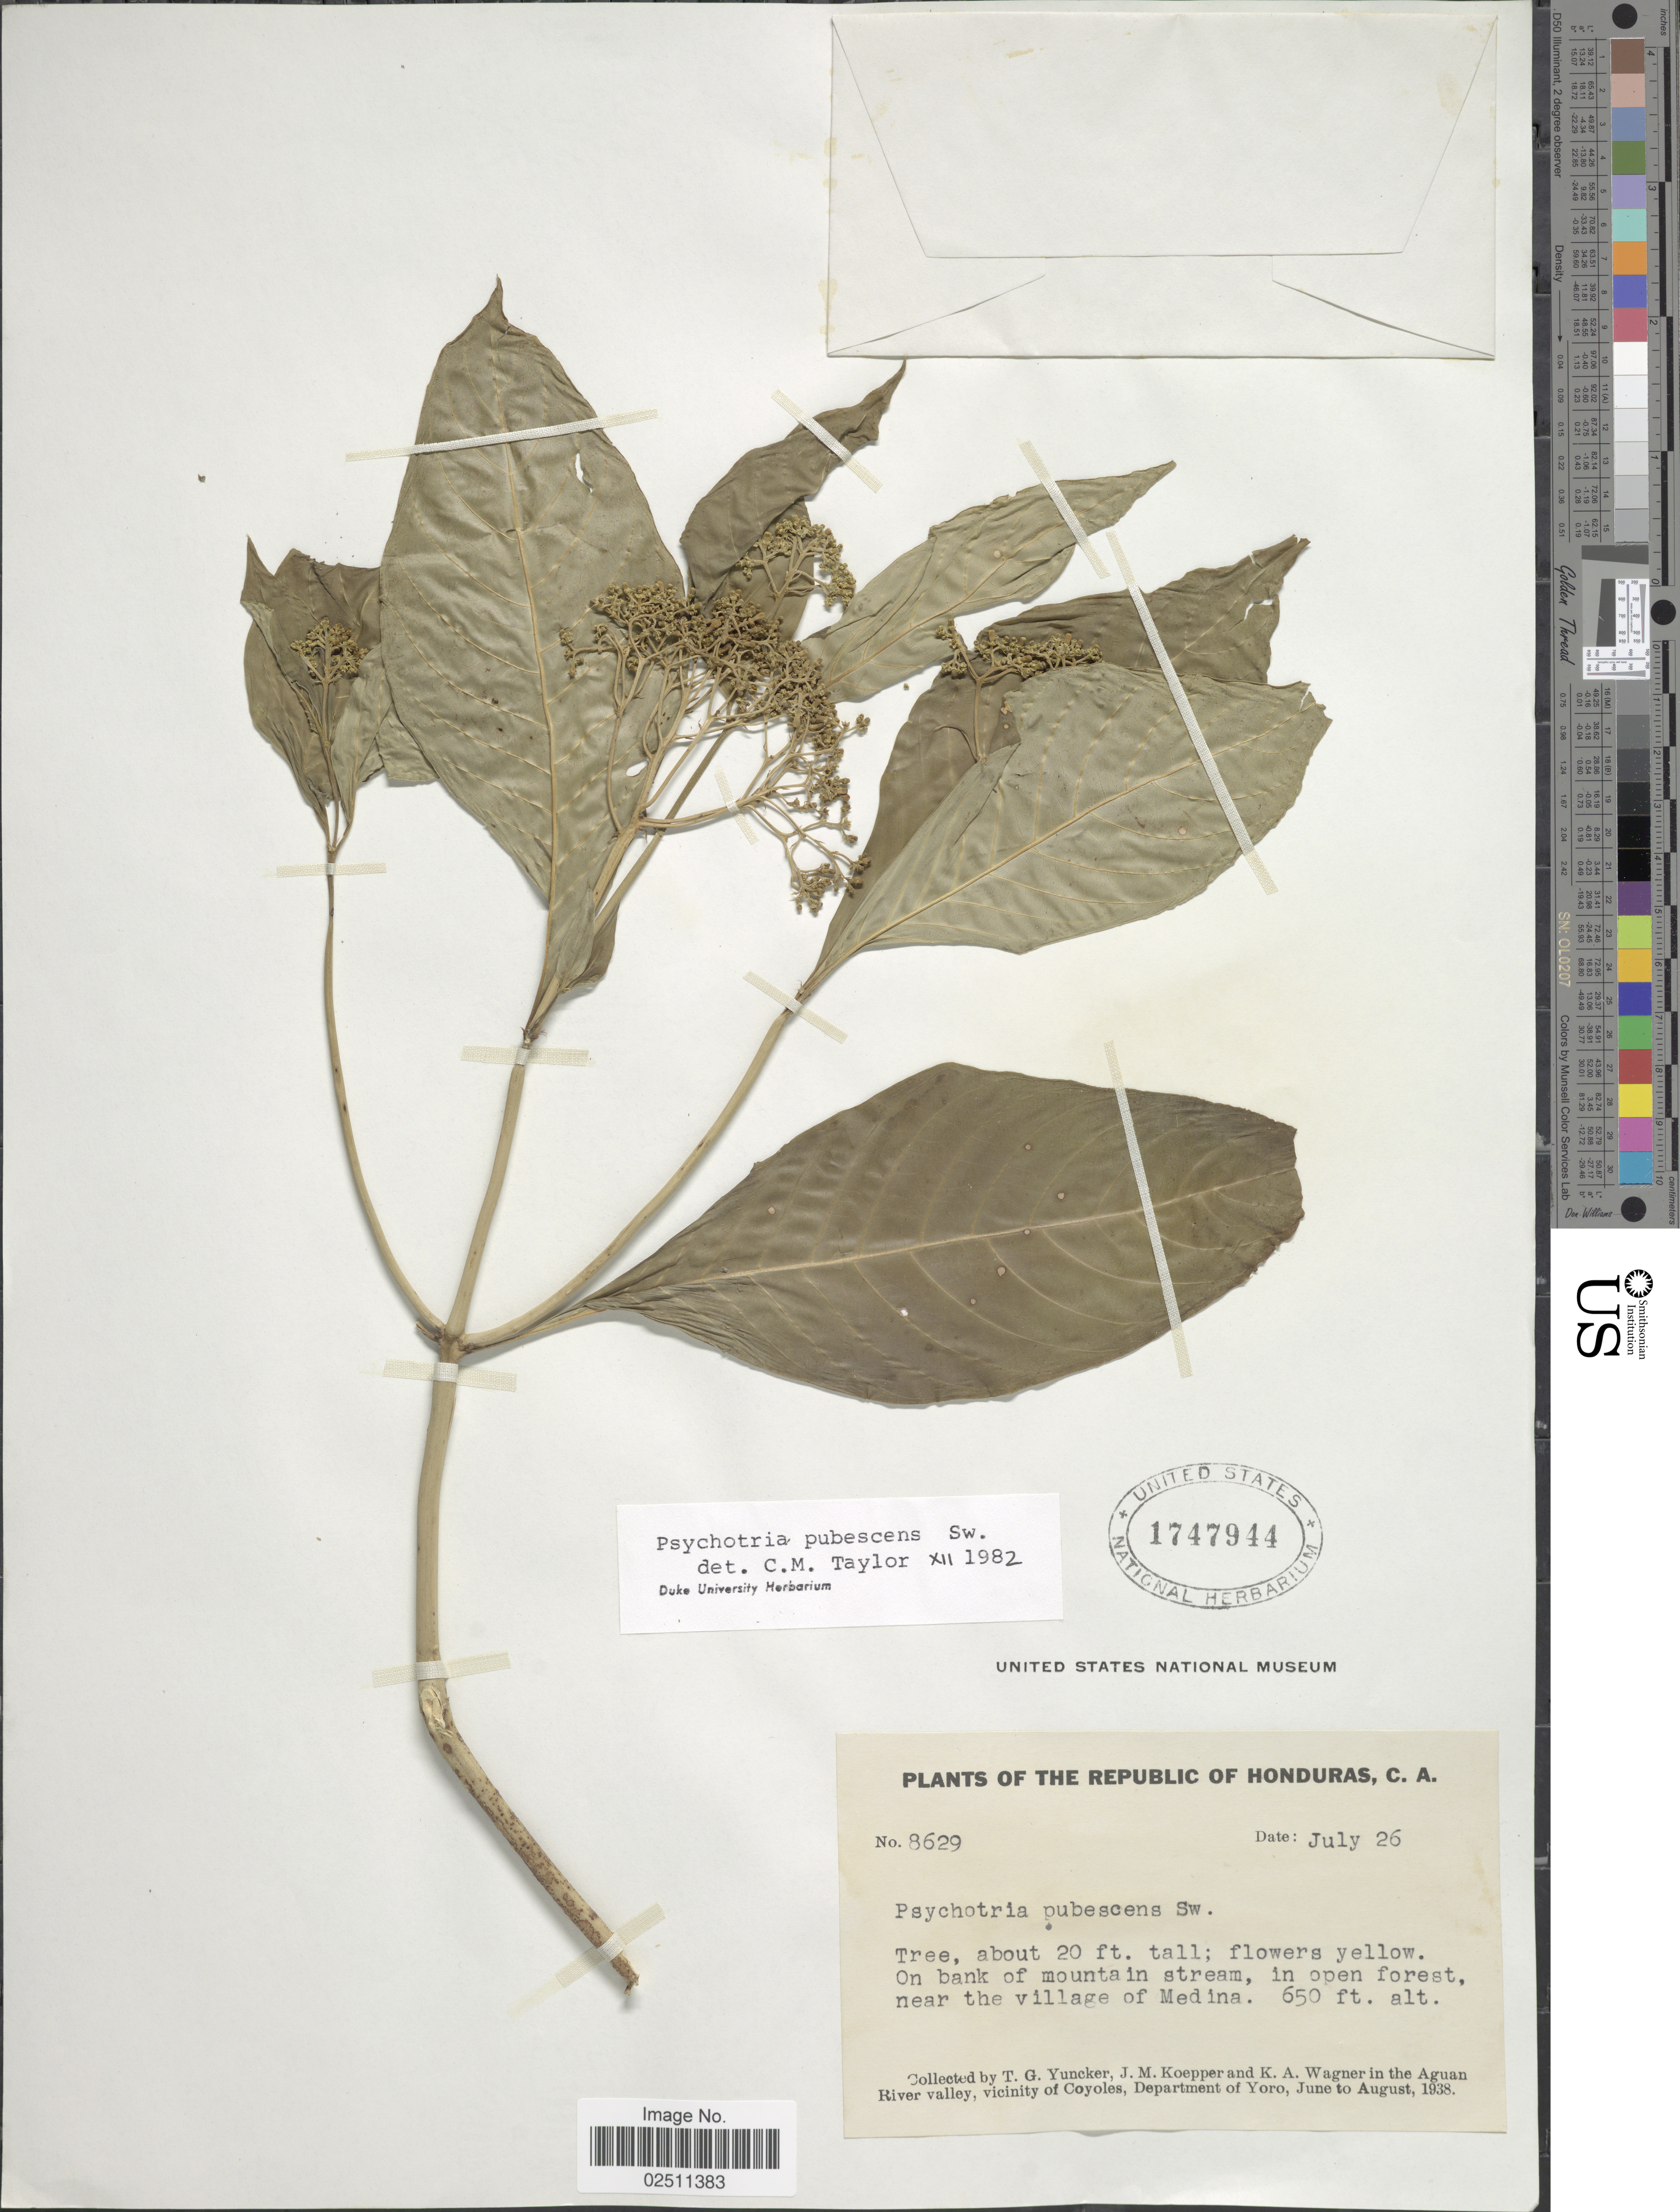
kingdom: Plantae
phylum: Tracheophyta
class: Magnoliopsida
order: Gentianales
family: Rubiaceae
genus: Psychotria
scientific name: Psychotria pubescens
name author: Sw.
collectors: T. G. Yuncker, J. M. Koepper & K. A. Wagner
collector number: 8629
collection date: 1938-07-26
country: Honduras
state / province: Yoro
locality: On bank of mountain stream, in open forest, near the village of Medina, in the Aguan River Valley, vicinity of Coyoles, Department of Yoro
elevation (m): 198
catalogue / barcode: US 1747944